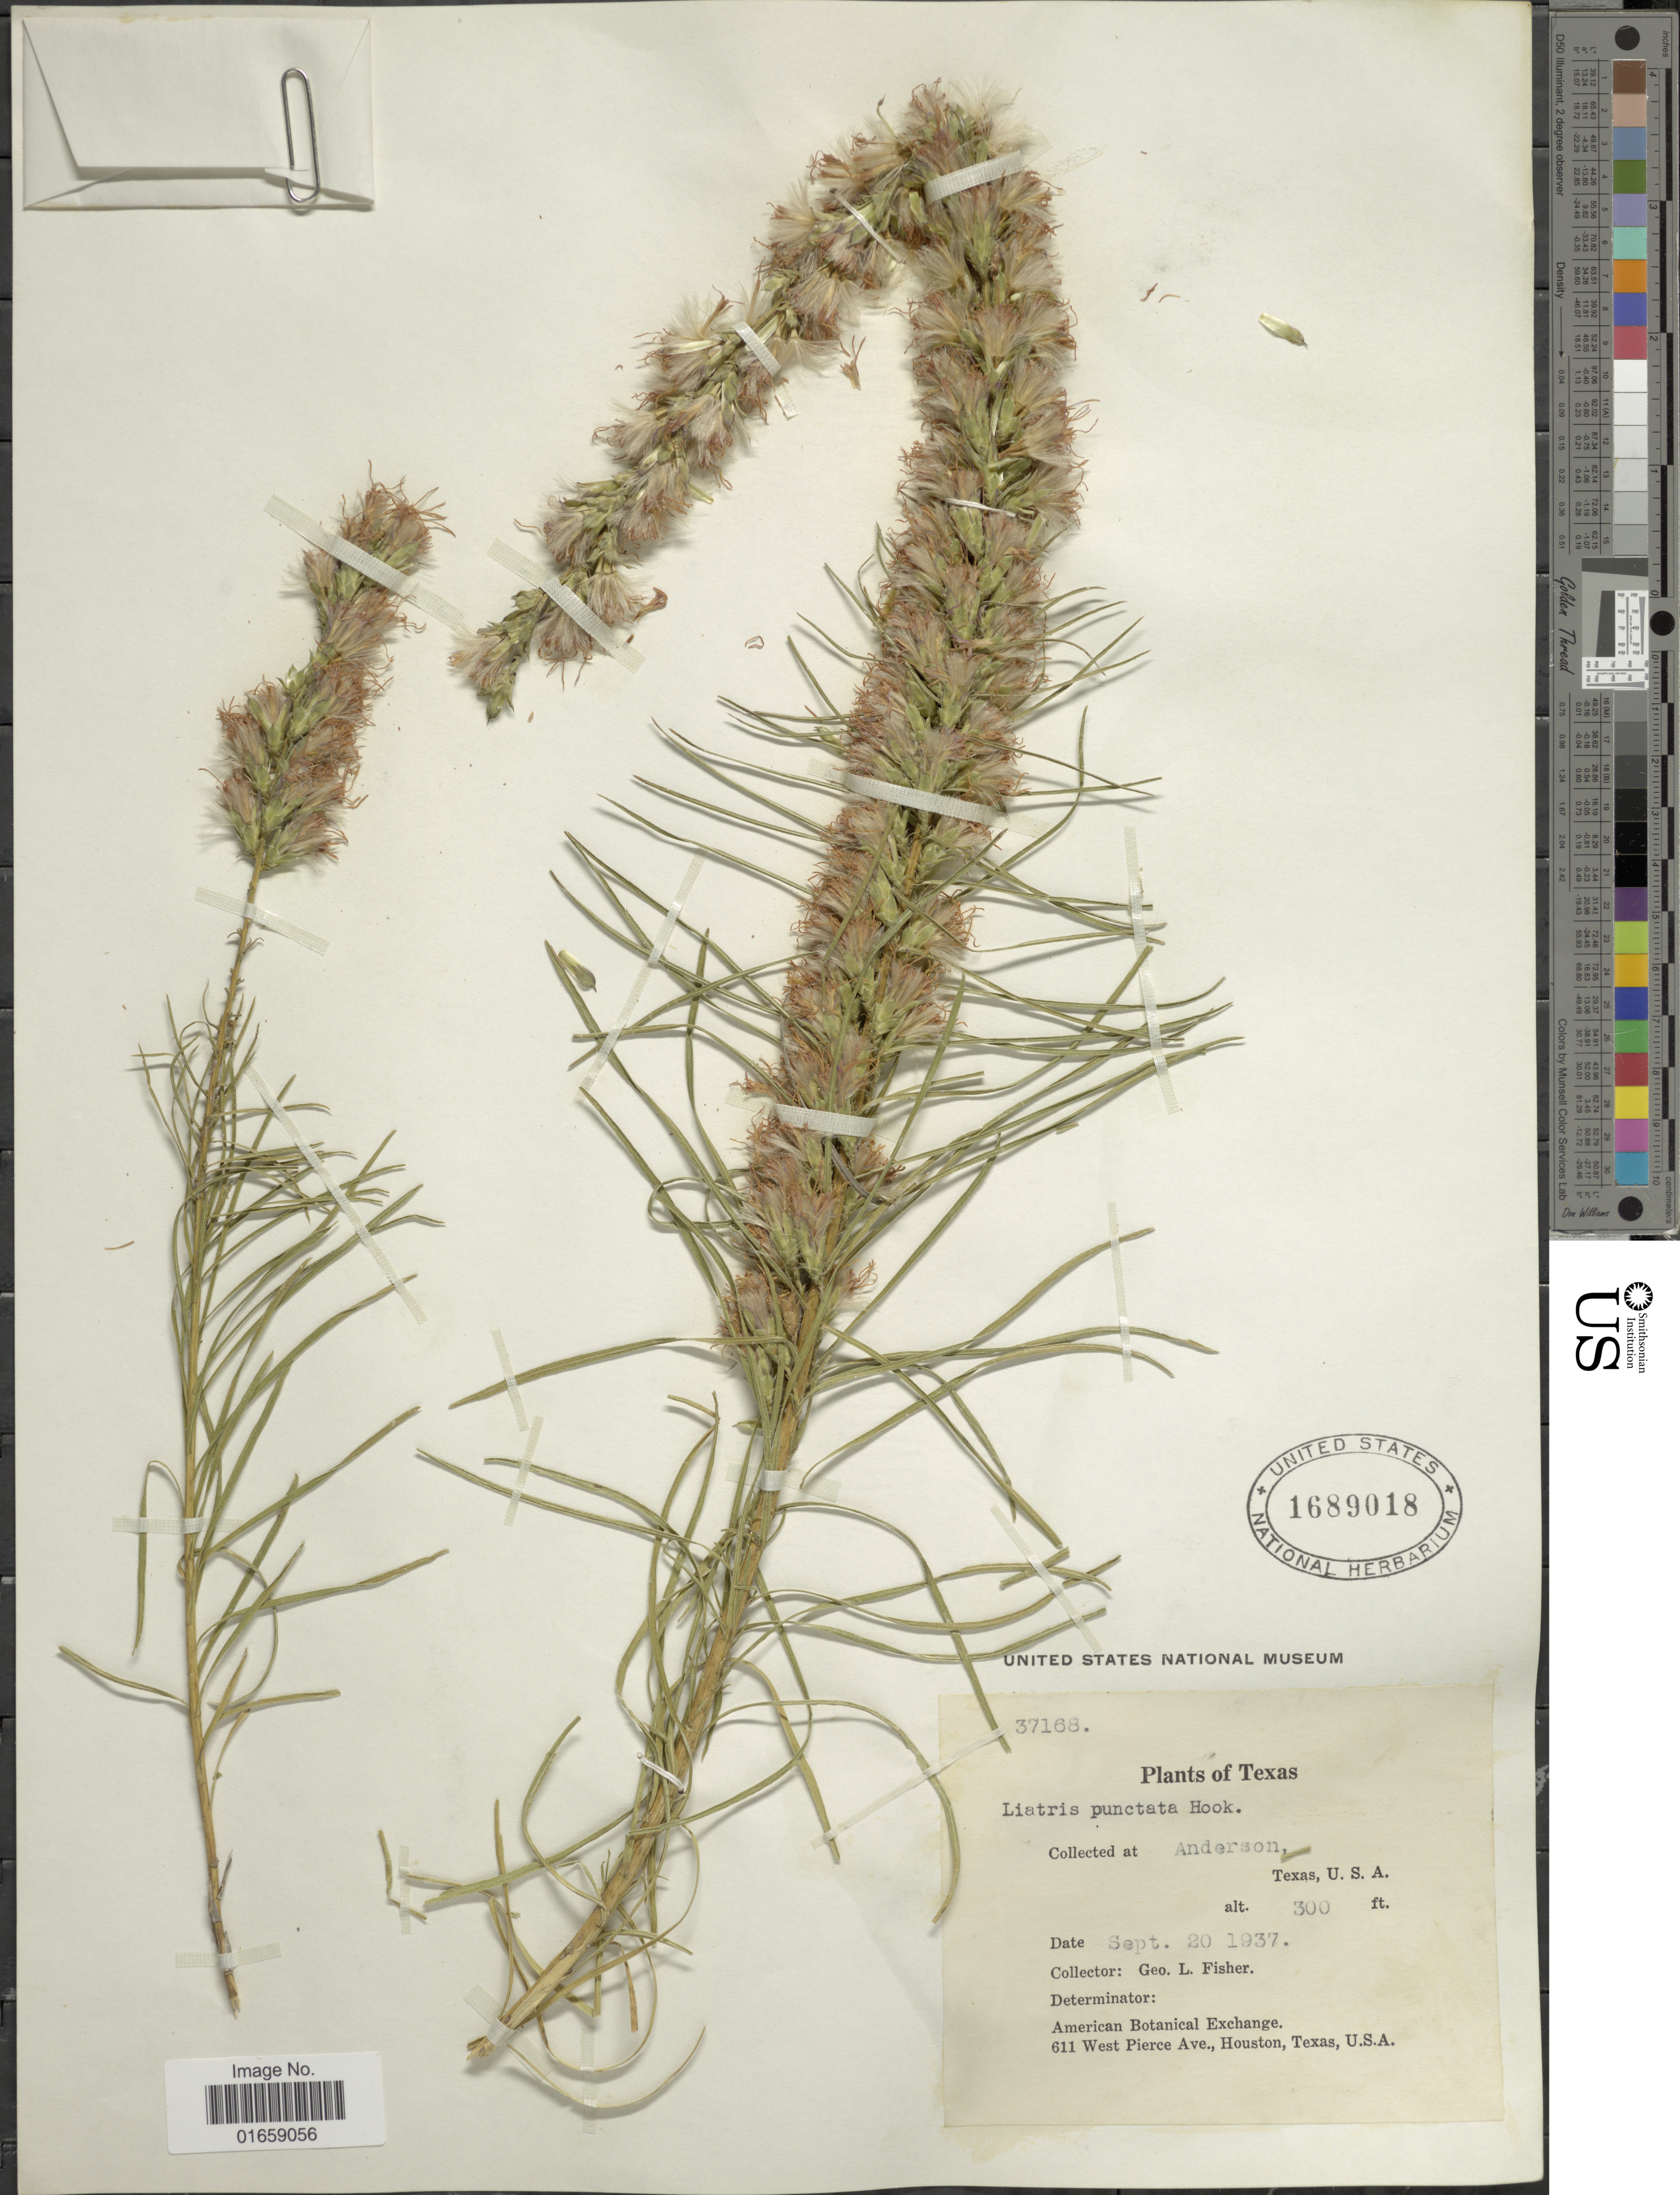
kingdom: Plantae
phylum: Tracheophyta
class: Magnoliopsida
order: Asterales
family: Asteraceae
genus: Liatris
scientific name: Liatris punctata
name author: Hook.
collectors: G. L. Fisher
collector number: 37168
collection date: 1937-09-20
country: United States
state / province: Texas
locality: Anderson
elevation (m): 91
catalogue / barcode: US 1689018